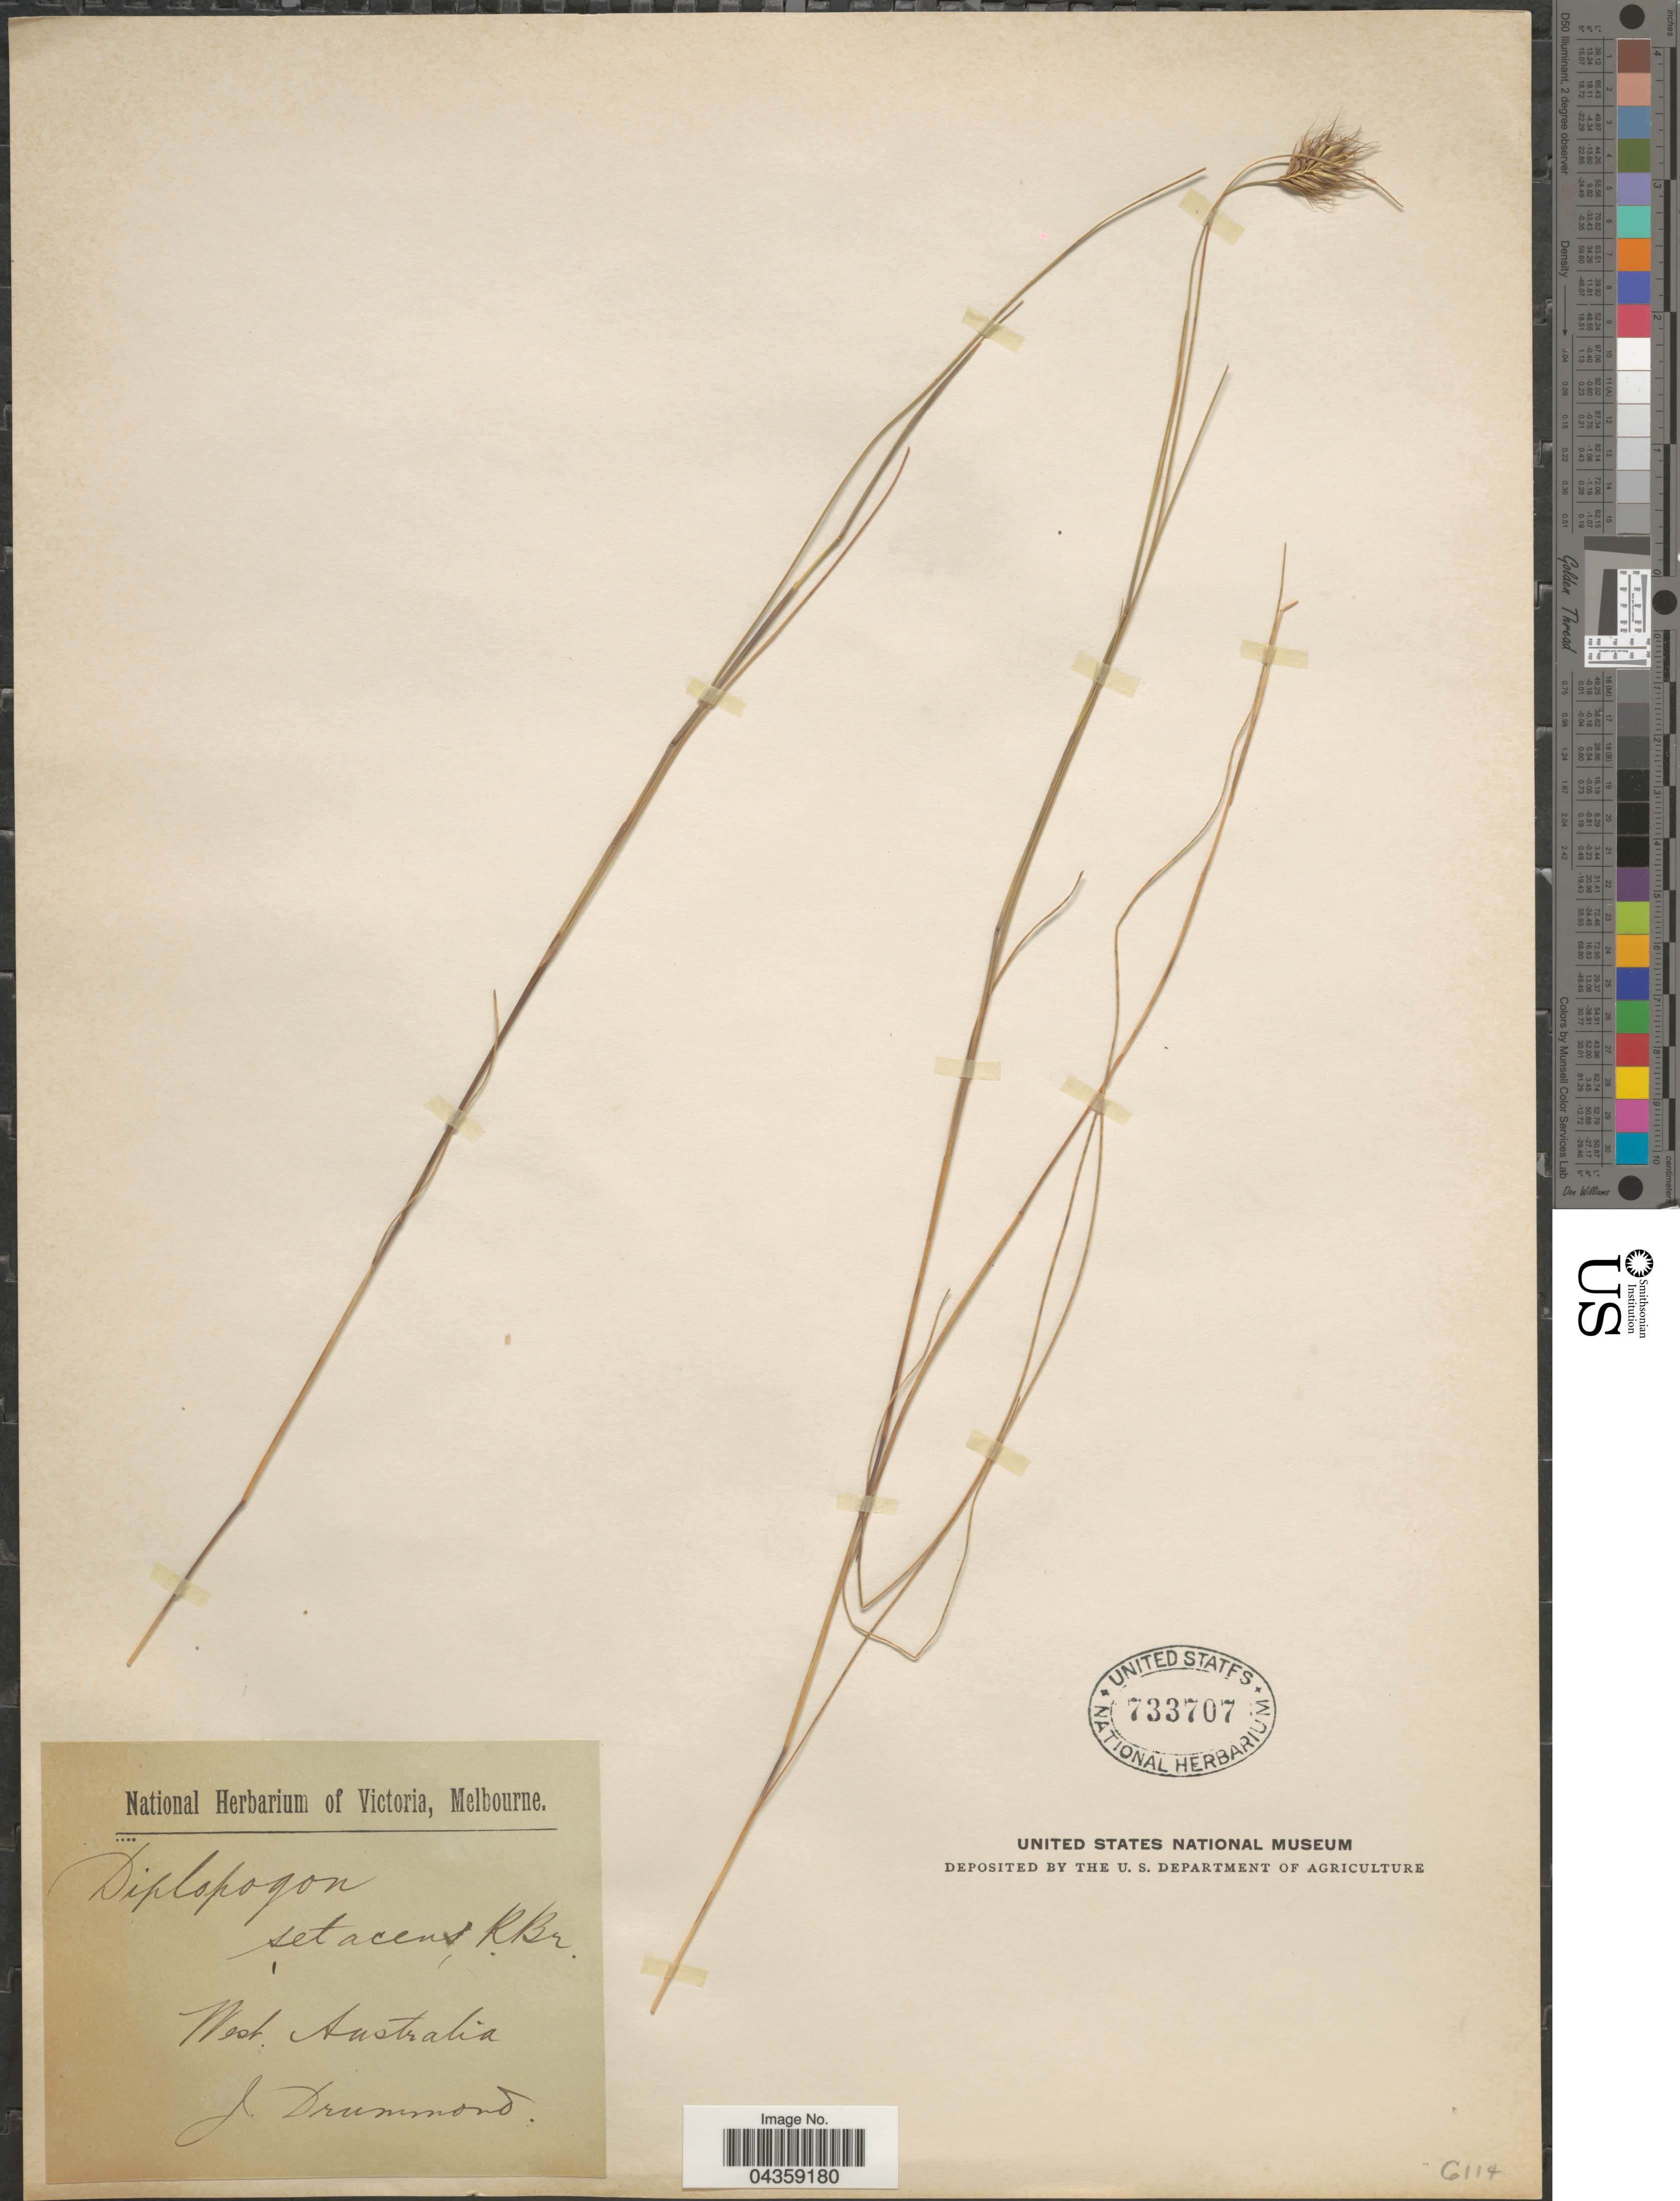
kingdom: Plantae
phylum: Tracheophyta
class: Liliopsida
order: Poales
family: Poaceae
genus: Amphipogon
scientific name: Amphipogon setaceus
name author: (R. Br.) T.D. Macfarl.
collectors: J. Drummond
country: Australia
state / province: Western Australia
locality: West. Australia.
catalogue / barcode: US 733707